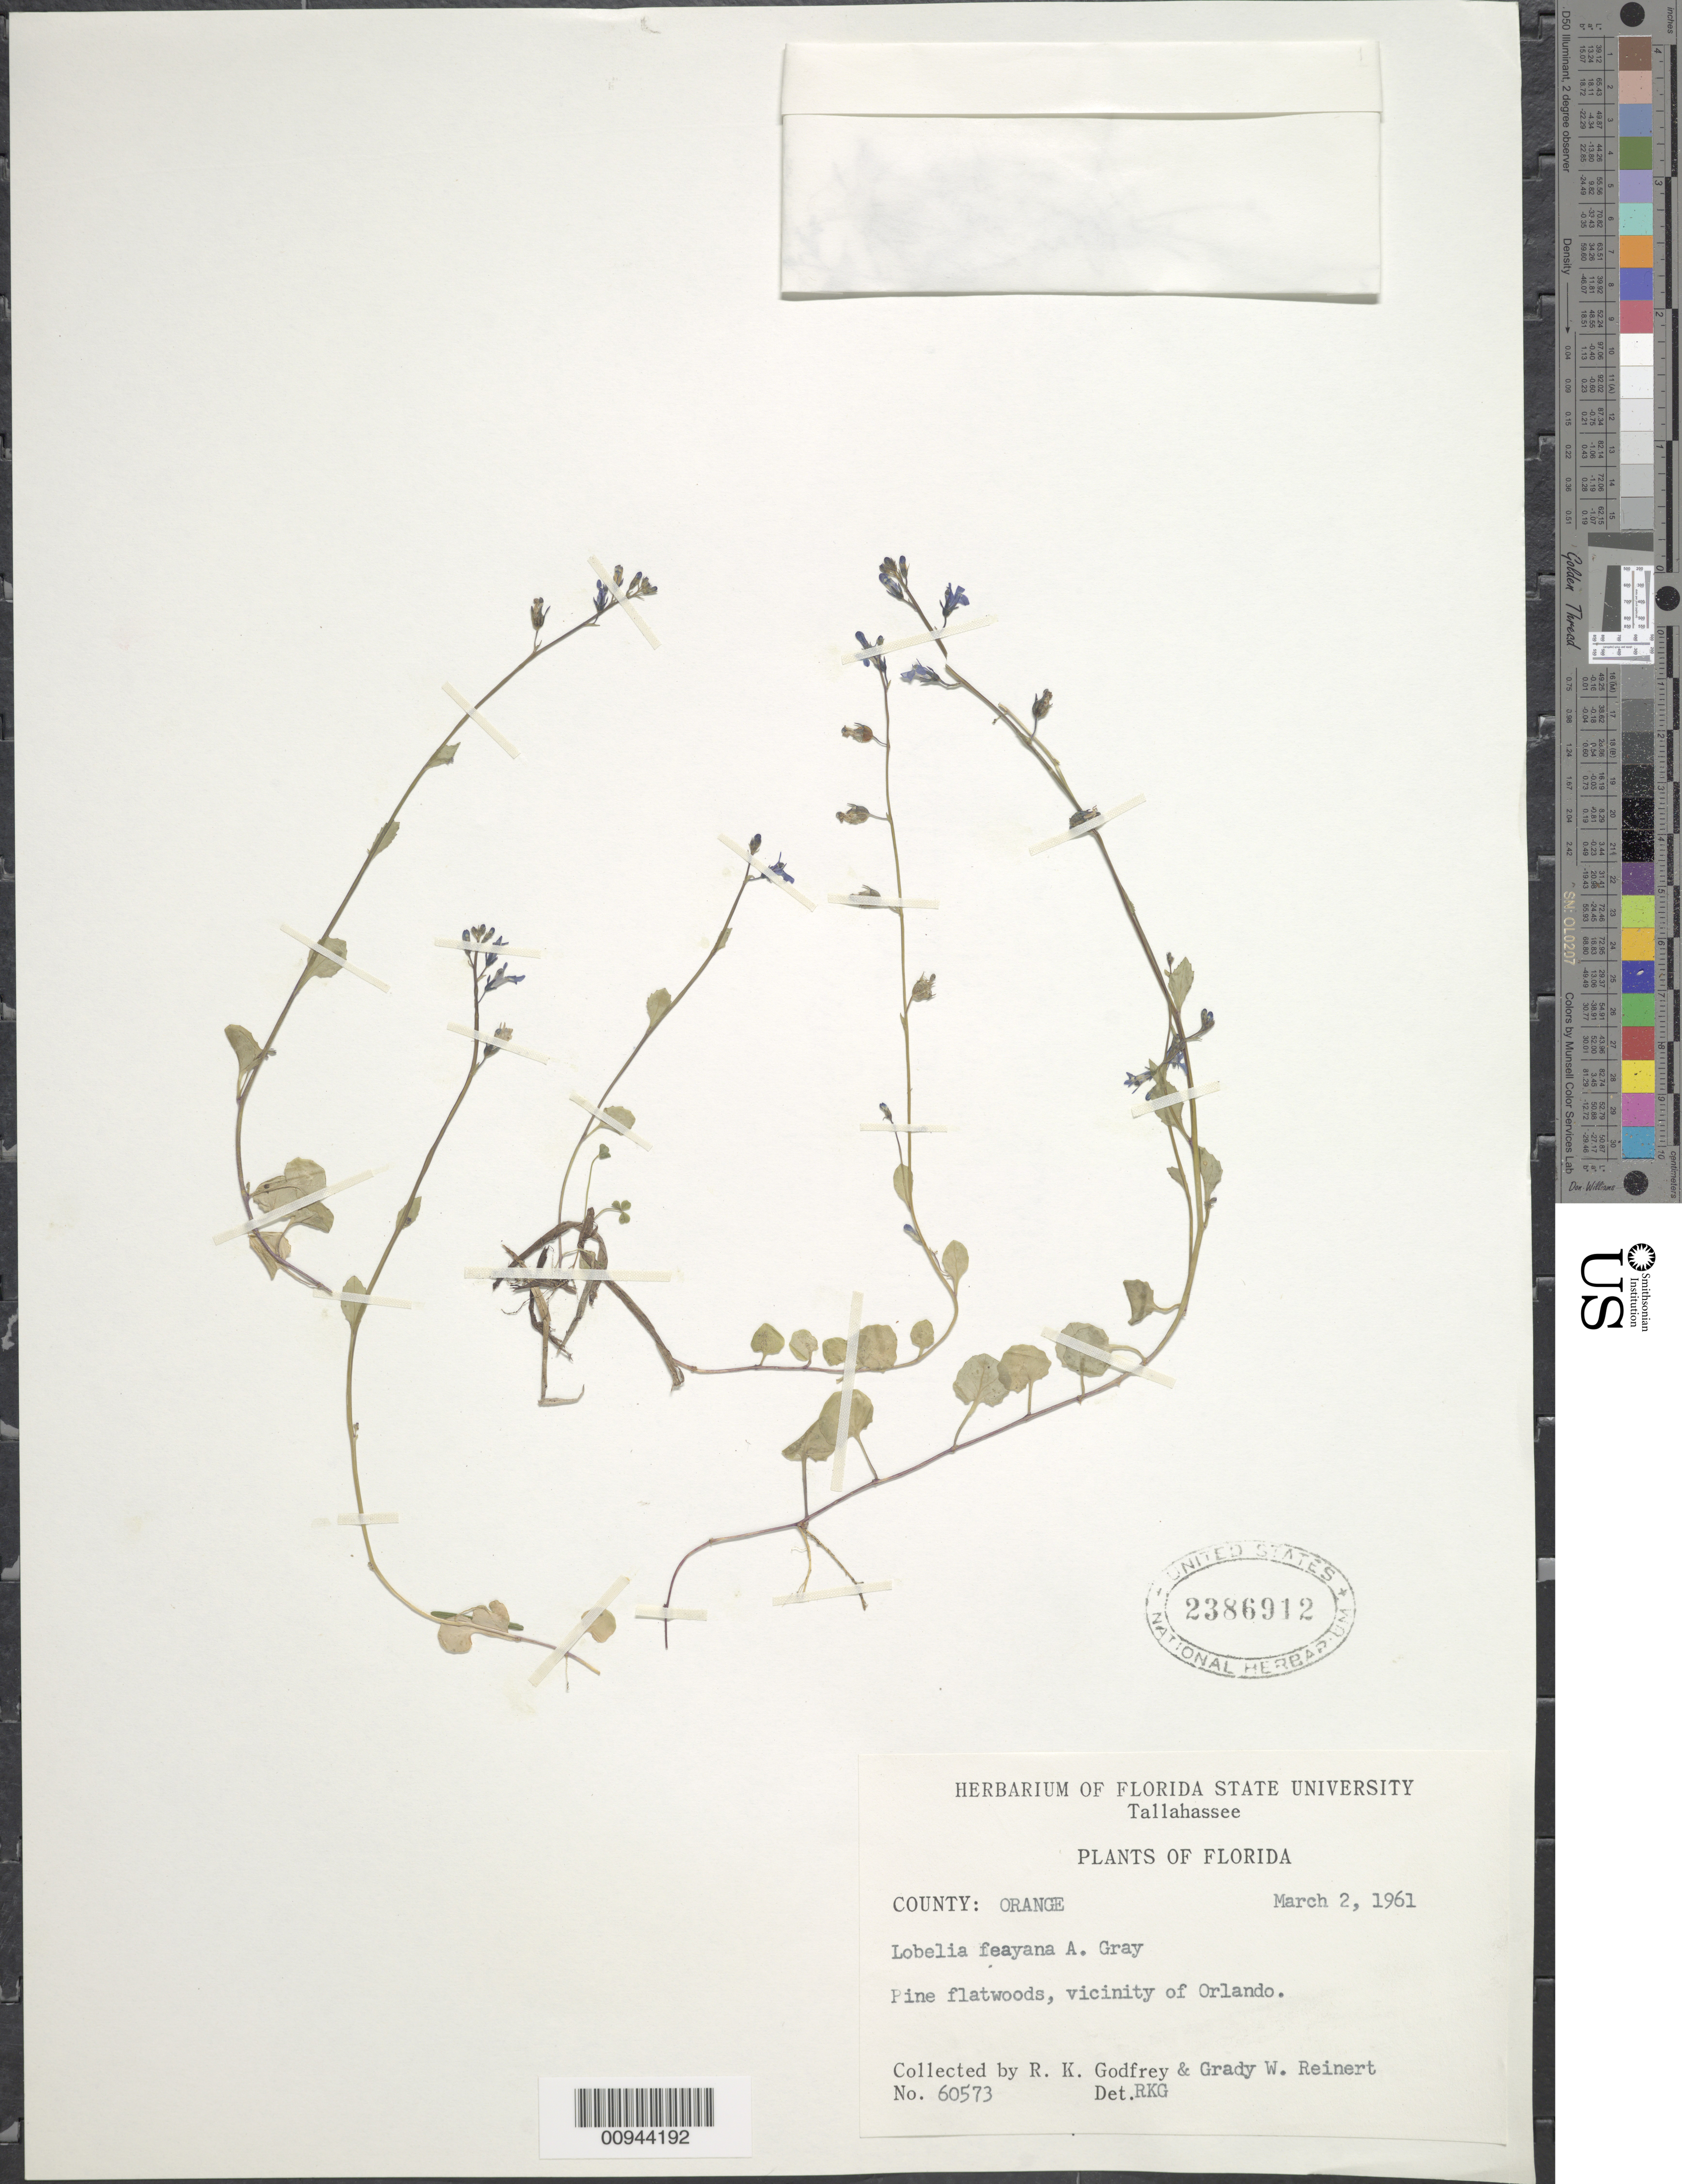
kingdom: Plantae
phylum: Tracheophyta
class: Magnoliopsida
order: Asterales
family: Campanulaceae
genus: Lobelia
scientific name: Lobelia feayana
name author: A. Gray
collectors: R. K. Godfrey & G. Reinert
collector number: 60573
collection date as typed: March 2, 1961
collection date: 1961-03-02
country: United States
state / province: Florida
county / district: Orange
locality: Orlando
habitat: pine flatwoods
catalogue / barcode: US 2386912